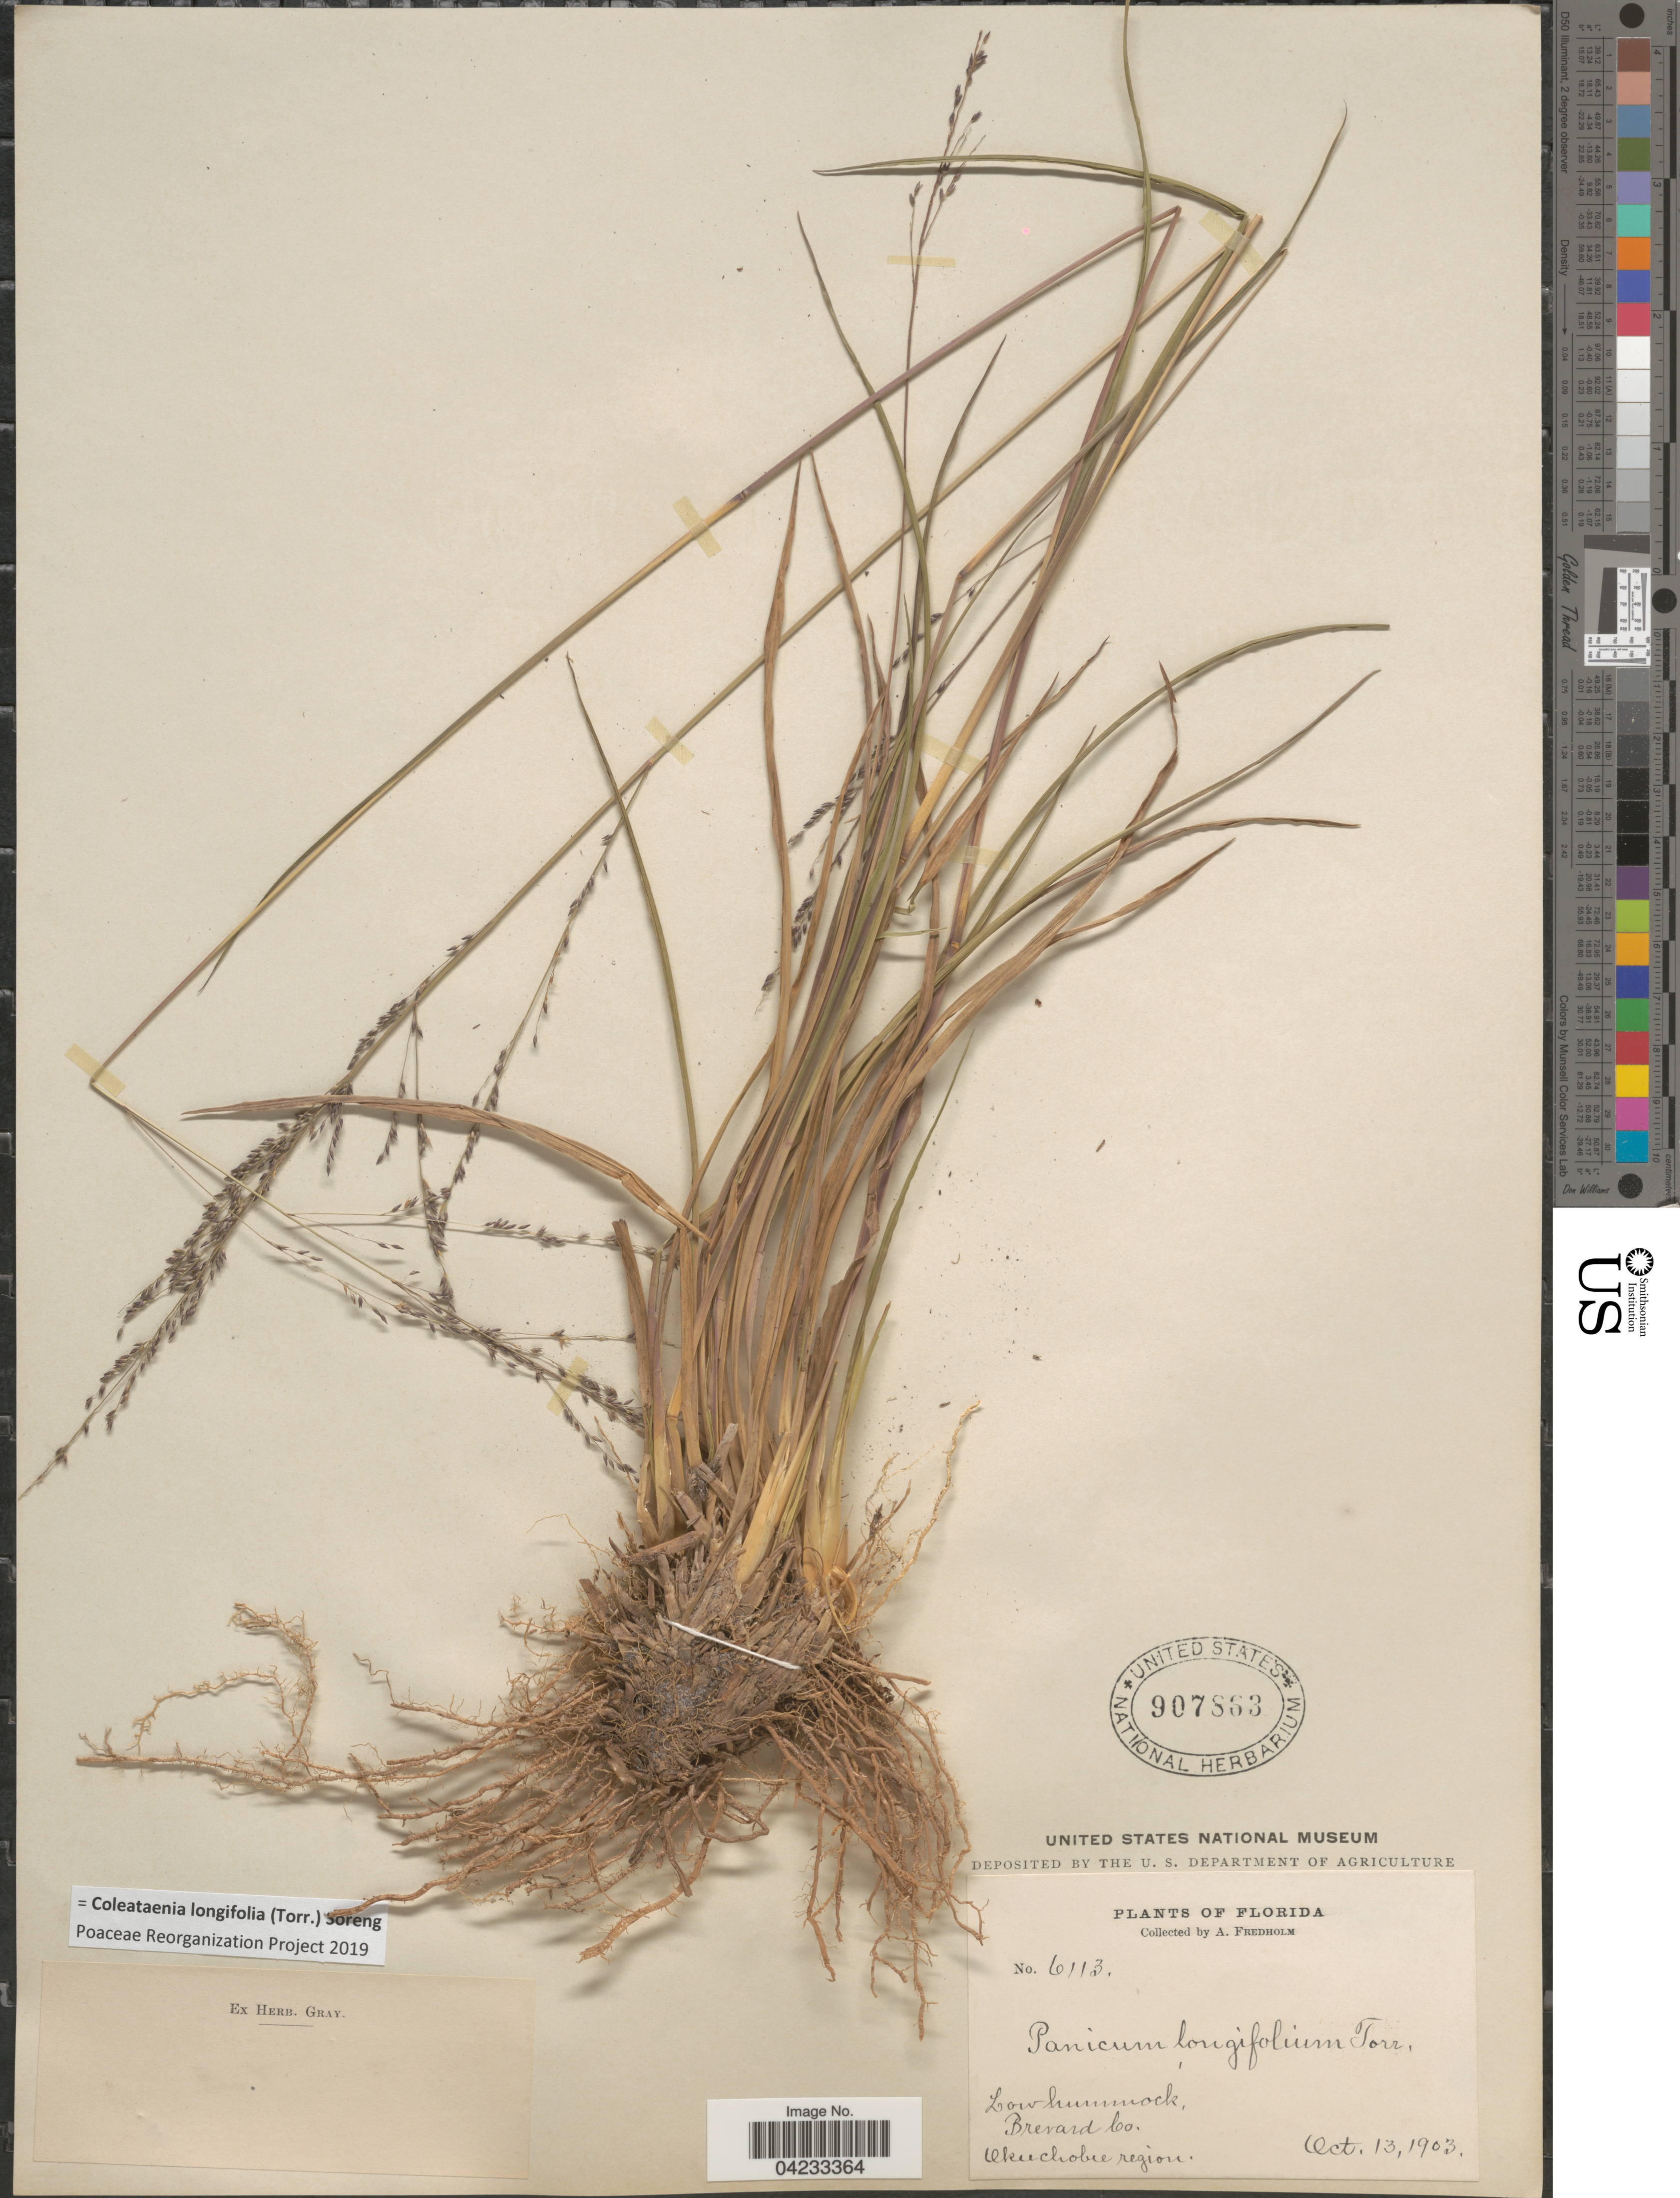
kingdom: Plantae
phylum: Tracheophyta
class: Liliopsida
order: Poales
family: Poaceae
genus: Coleataenia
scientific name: Coleataenia longifolia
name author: (Torr.) Soreng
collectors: A. Fredholm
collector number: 6113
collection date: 1903-10-13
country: United States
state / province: Florida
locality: Low hammock. Brevard Co. Okeechobee region.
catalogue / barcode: US 907863